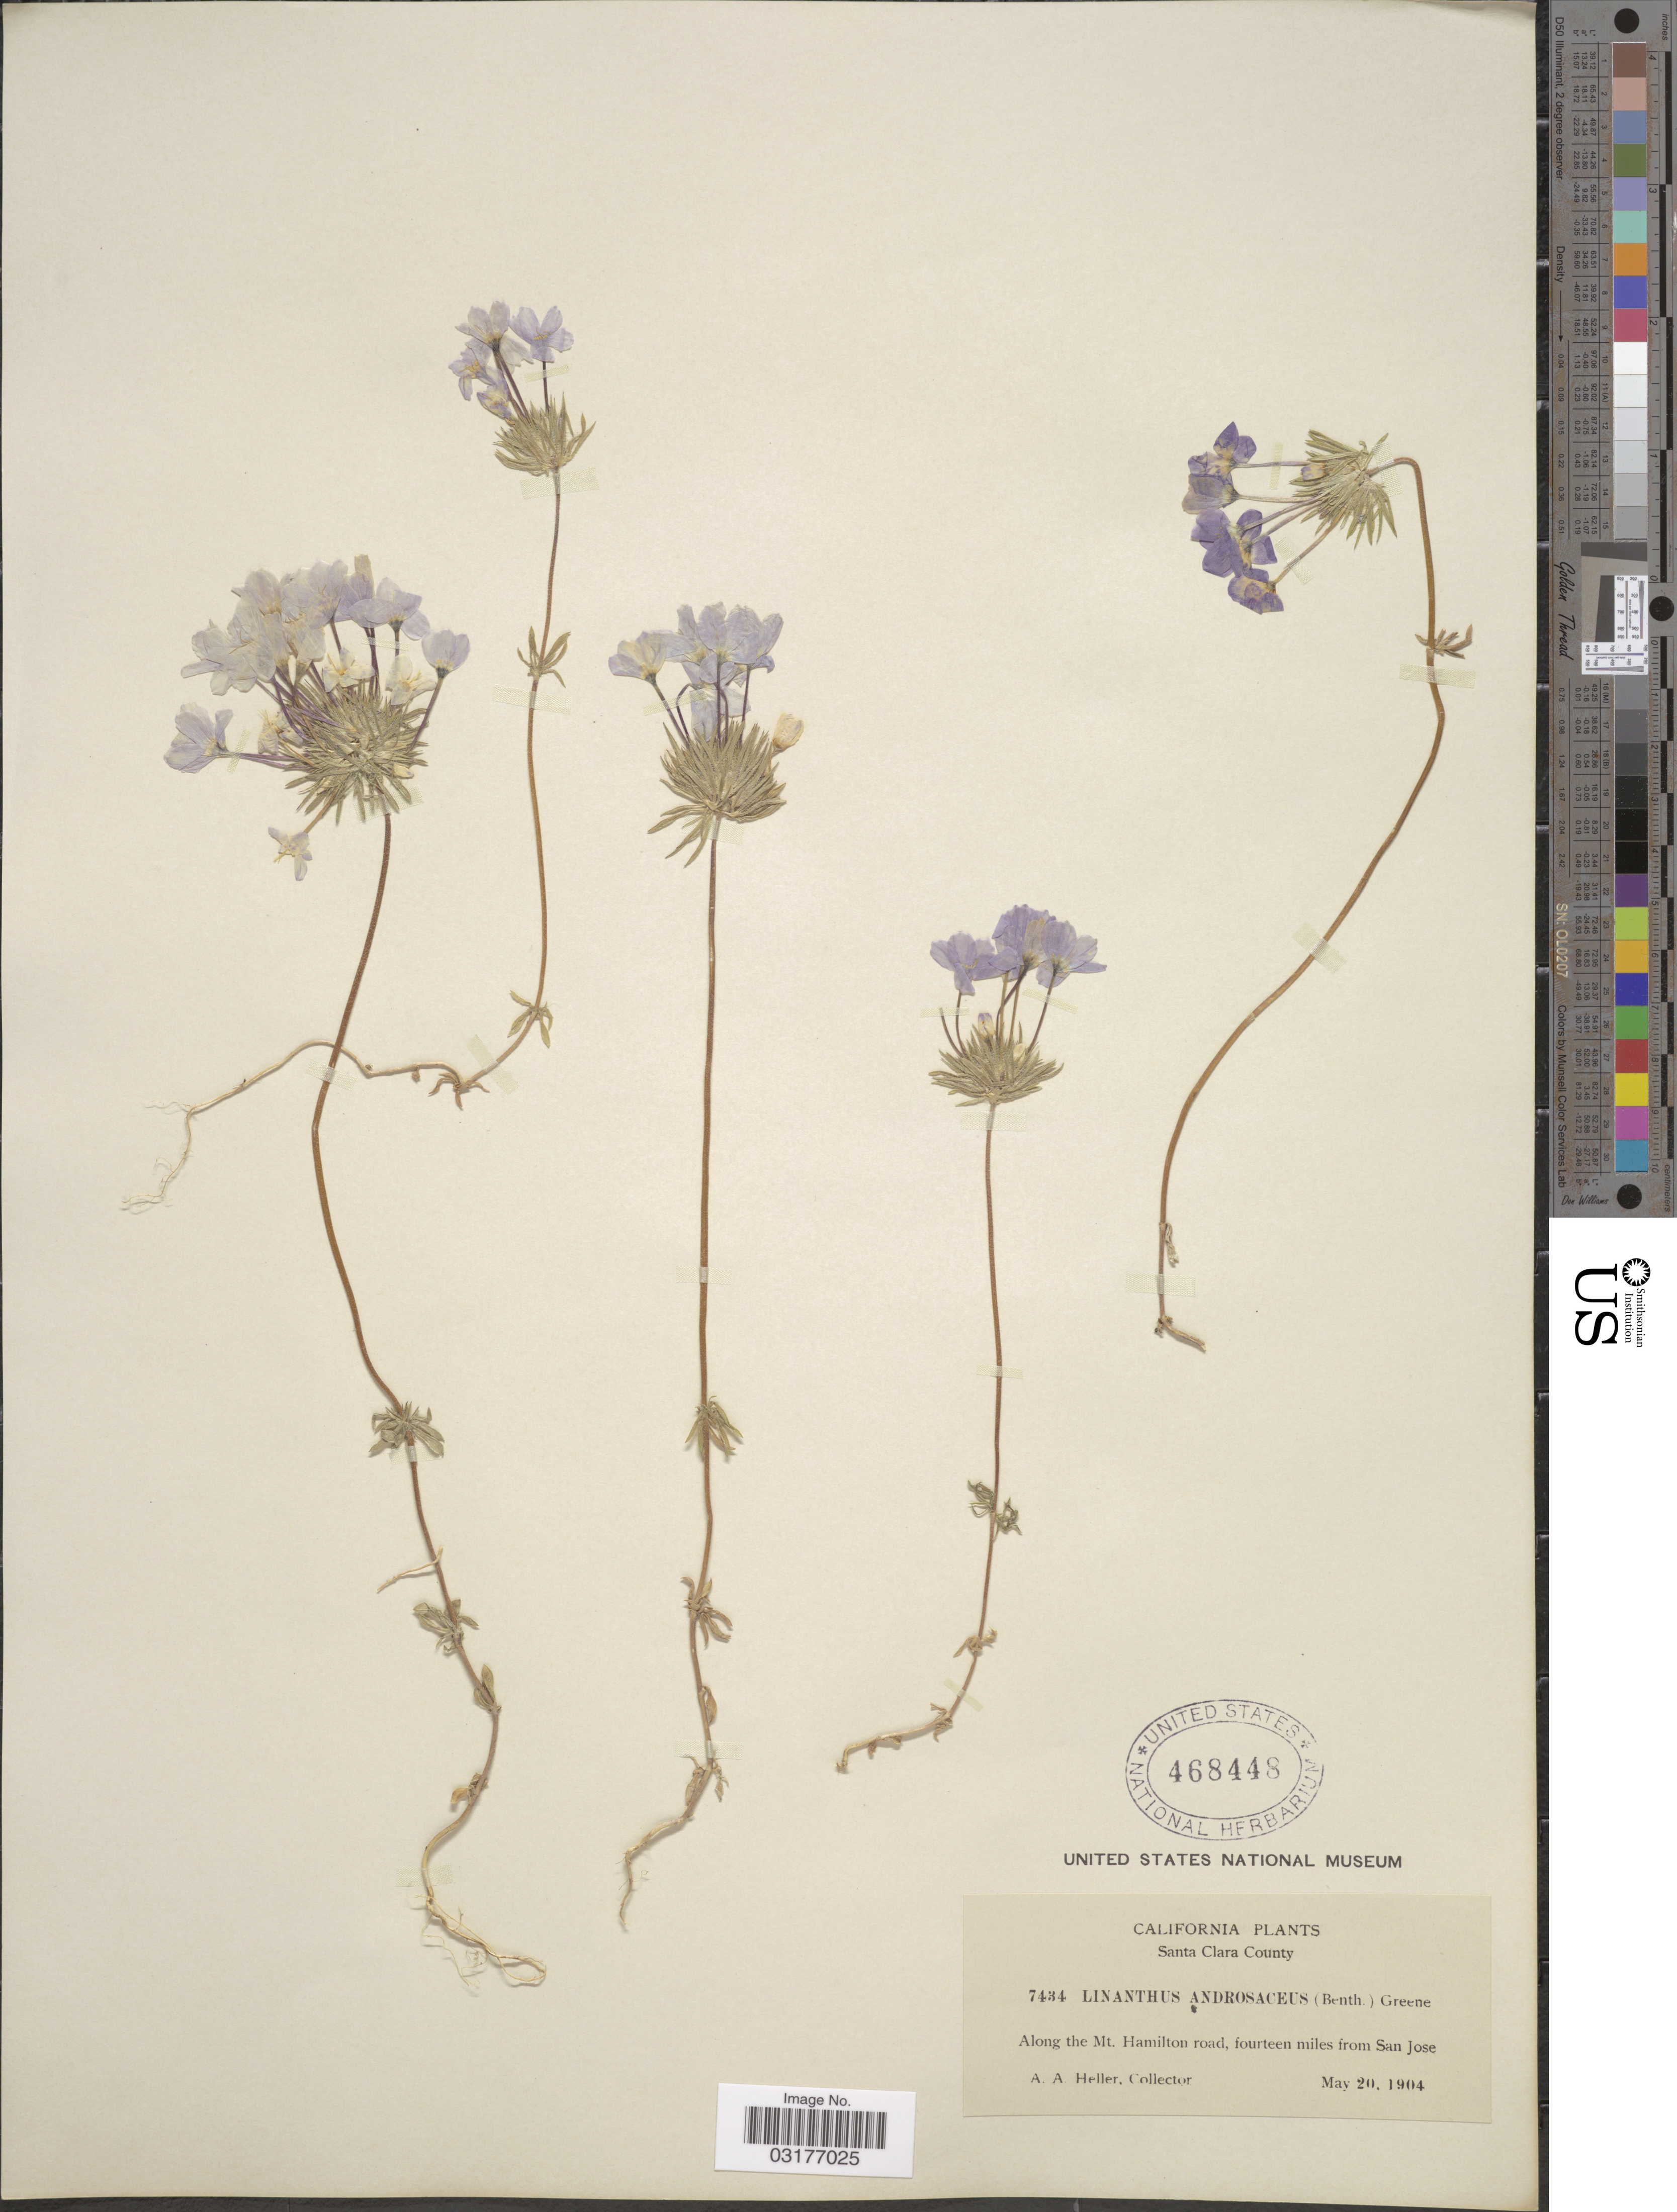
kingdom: Plantae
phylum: Tracheophyta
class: Magnoliopsida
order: Ericales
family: Polemoniaceae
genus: Leptosiphon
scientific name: Leptosiphon androsaceus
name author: Benth.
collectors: A. A. Heller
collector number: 7434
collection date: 1904-05-20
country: United States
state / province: California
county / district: Santa Clara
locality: Santa Clara County. Along the Mt. Hamilton road, fourteen miles from San Jose.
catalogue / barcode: US 468448